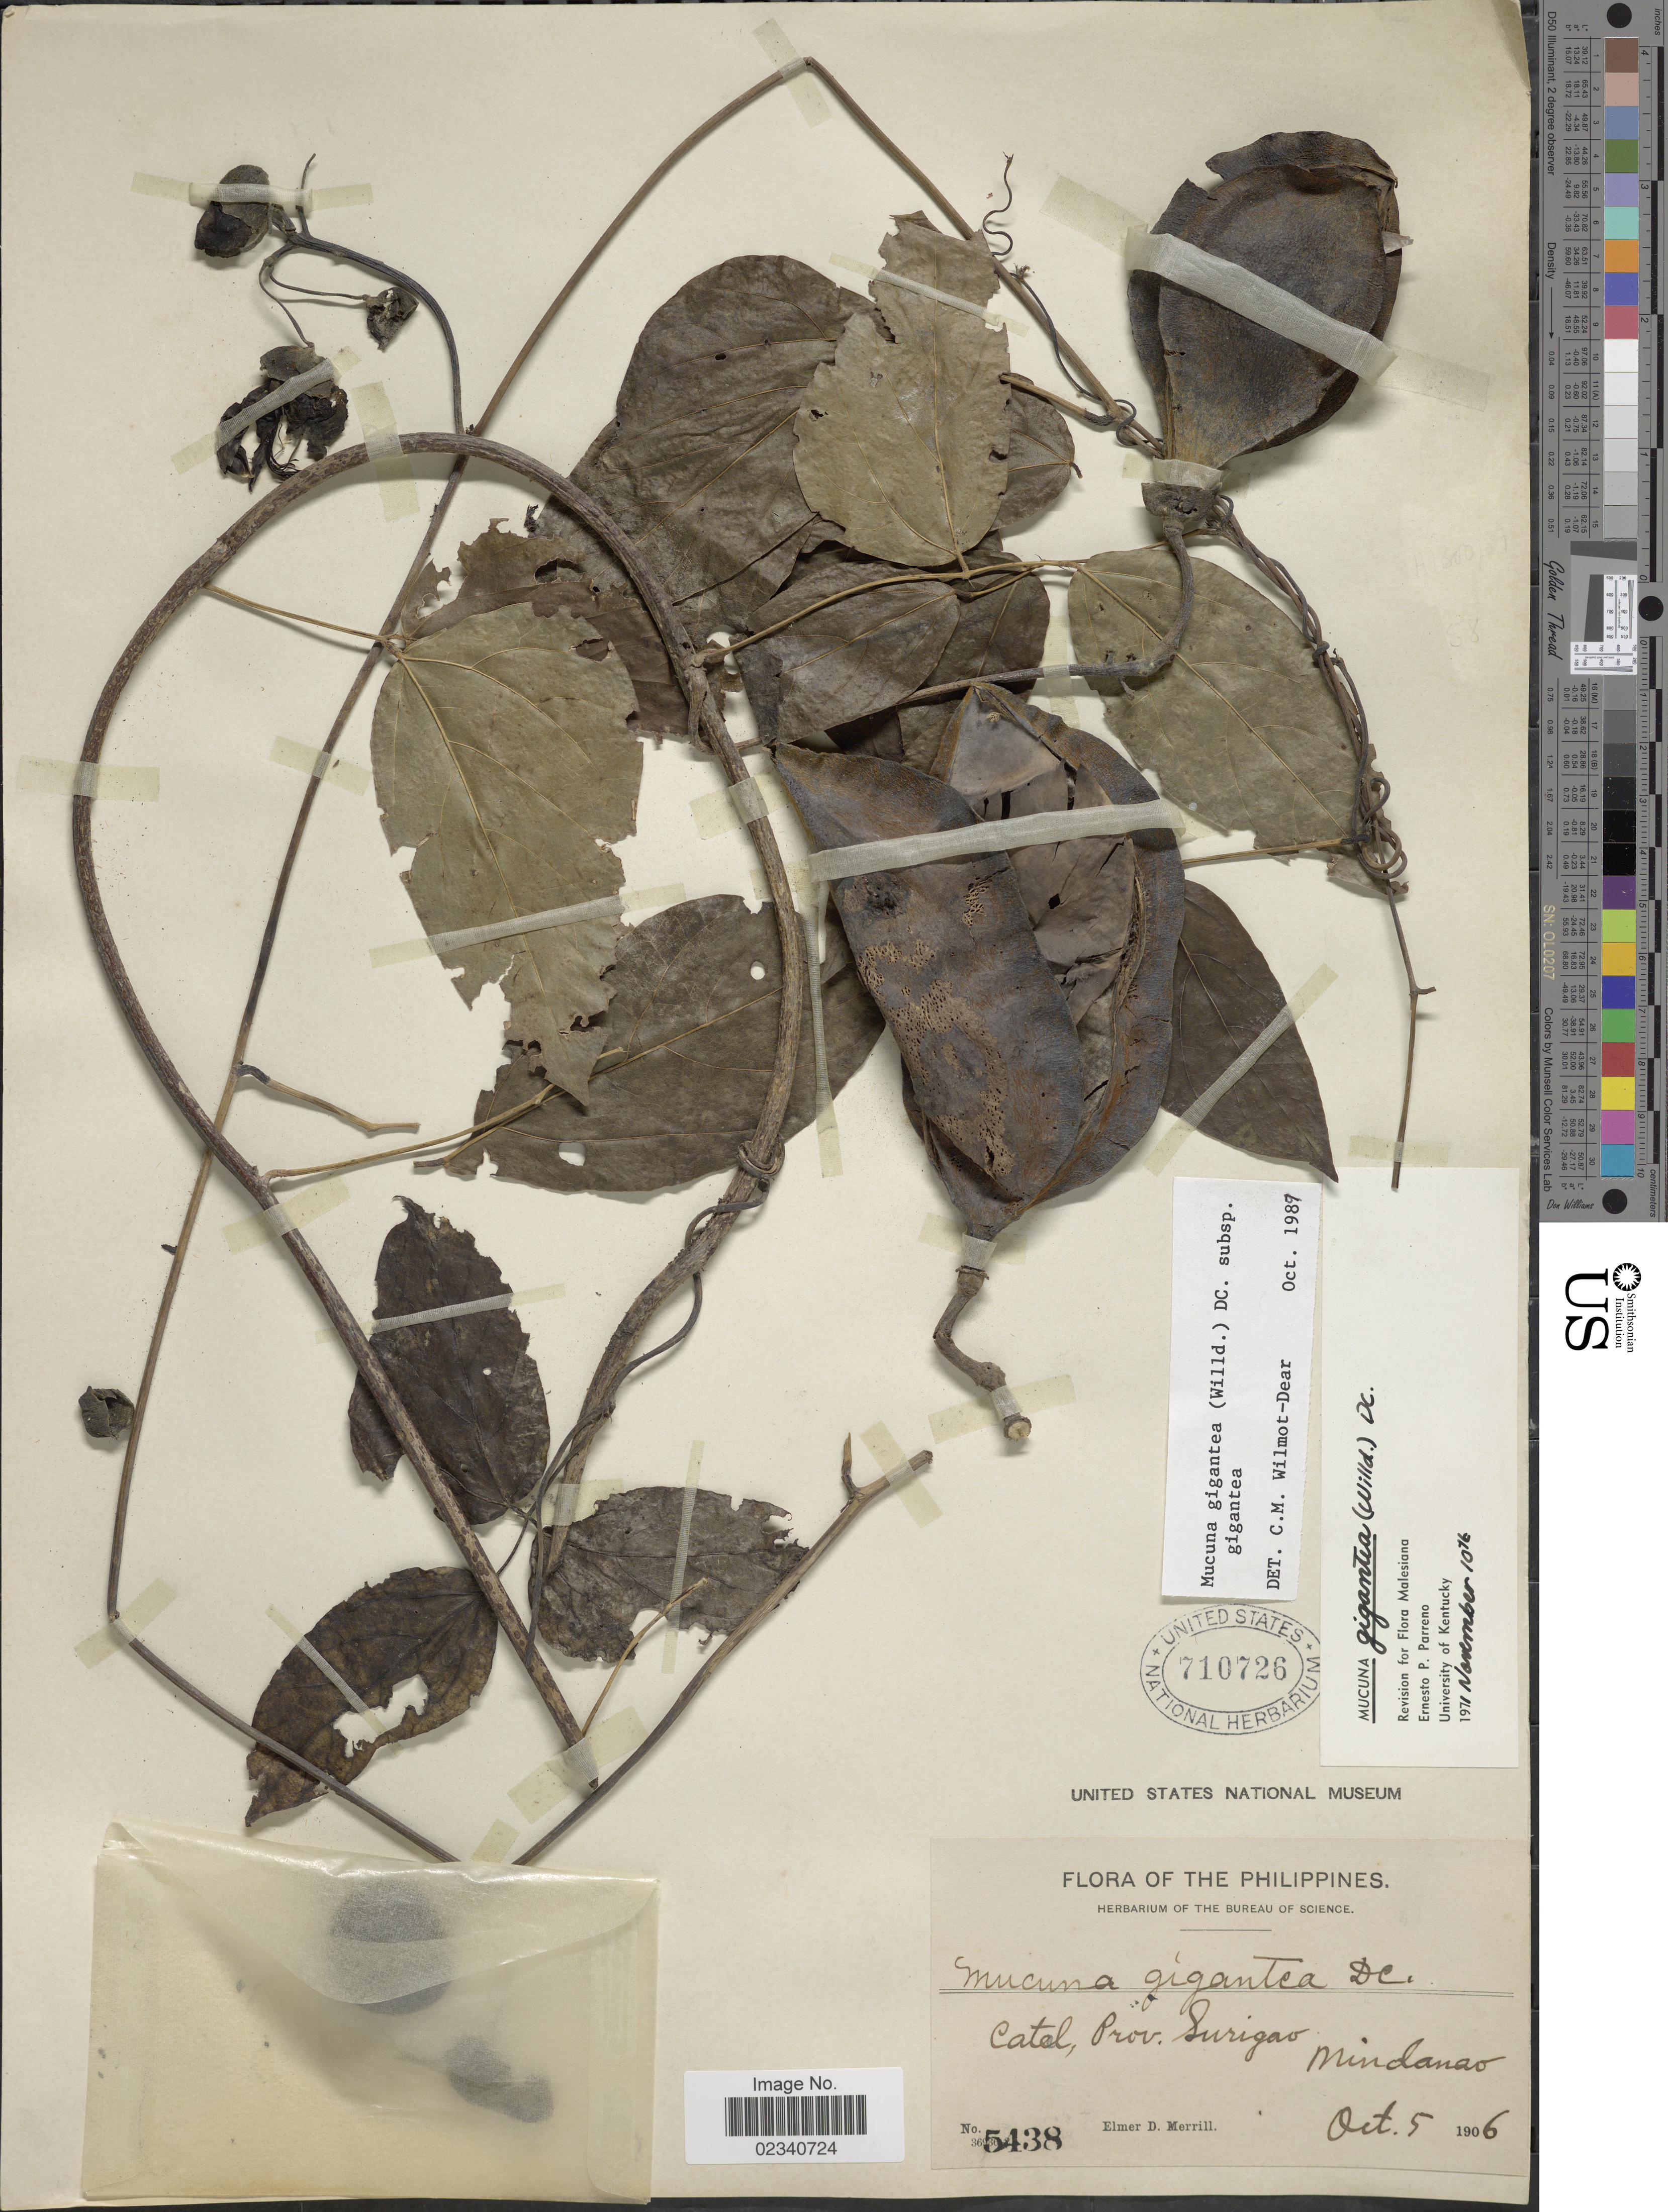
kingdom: Plantae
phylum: Tracheophyta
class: Magnoliopsida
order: Fabales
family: Fabaceae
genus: Mucuna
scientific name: Mucuna gigantea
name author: (Willd.) DC.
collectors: E. D. Merrill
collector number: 5438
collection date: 1906-10-05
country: Philippines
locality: Catal, Prov. Surigao, Mindanao.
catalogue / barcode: US 710726